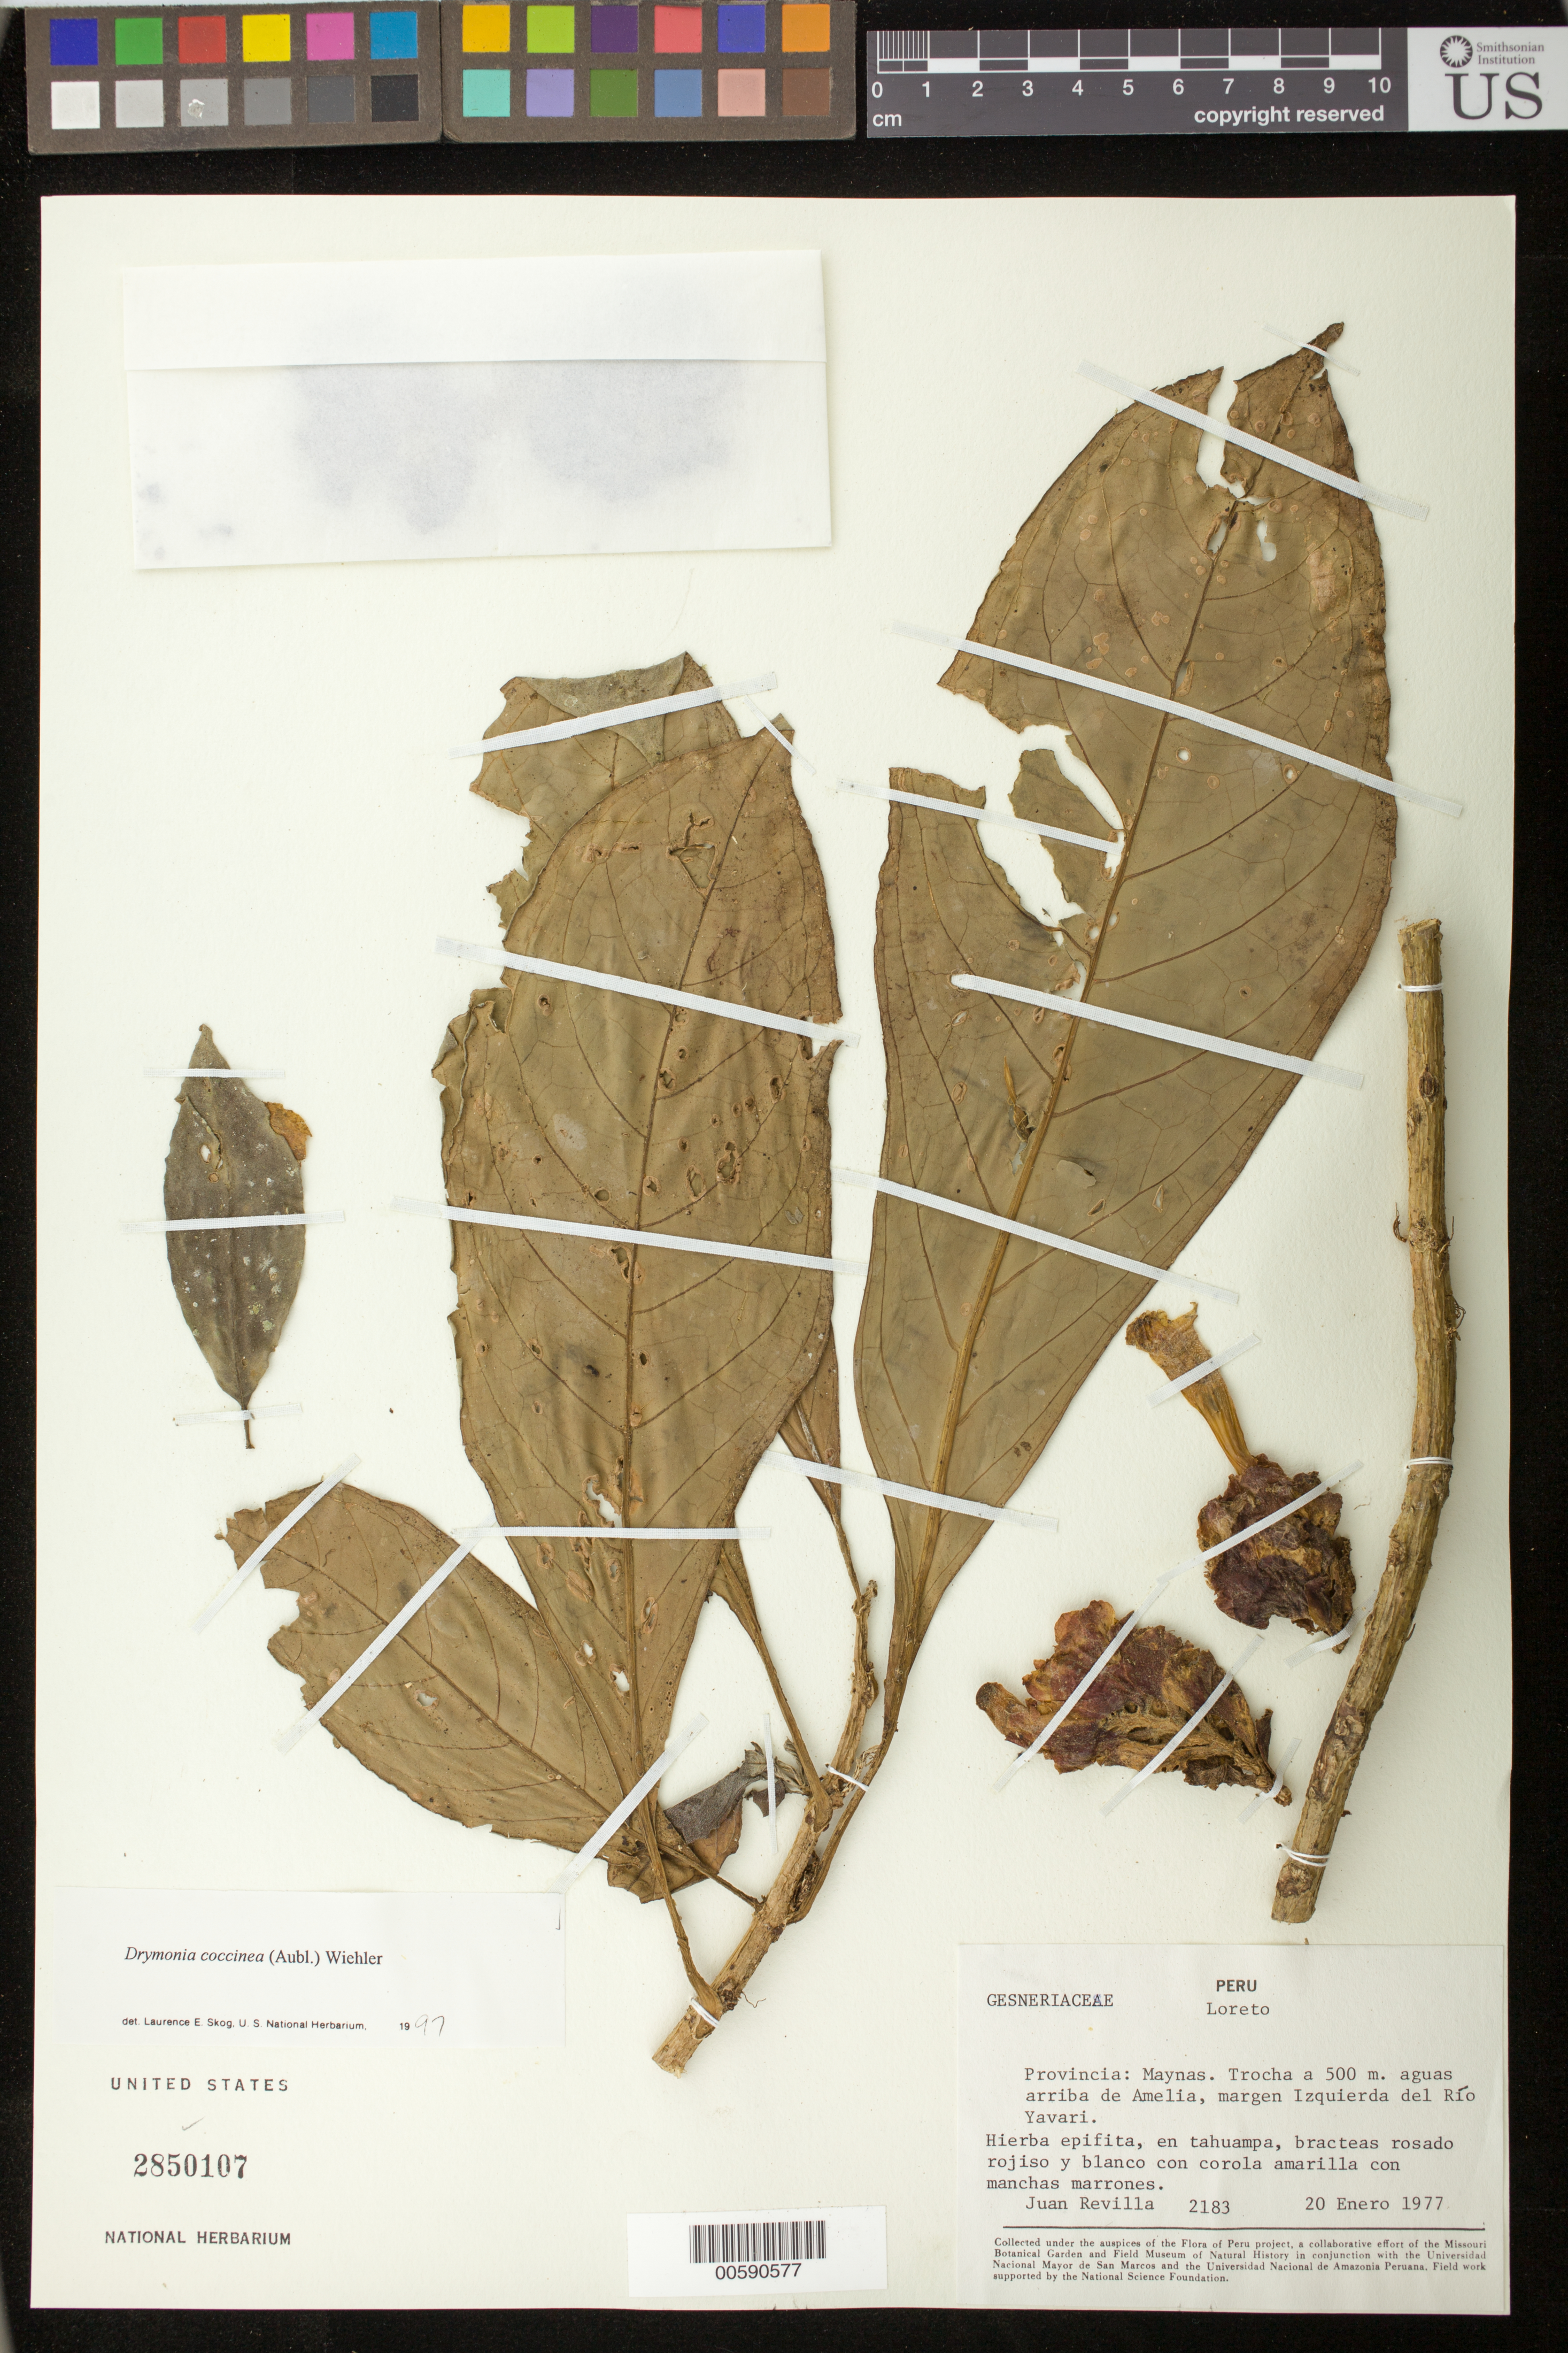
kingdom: Plantae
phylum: Tracheophyta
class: Magnoliopsida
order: Lamiales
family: Gesneriaceae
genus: Drymonia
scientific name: Drymonia coccinea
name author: (Aubl.) Wiehler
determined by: Skog, Laurence E.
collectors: J. Revilla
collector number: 2183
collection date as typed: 20 Jan 1977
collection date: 1977-01-20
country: Peru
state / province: Loreto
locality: Prov. Maynas; trocha a 500 m aguas arriba de Amelia, margen Iqzuierda del Río Yavari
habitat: En tahuampa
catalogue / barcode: US 2850107